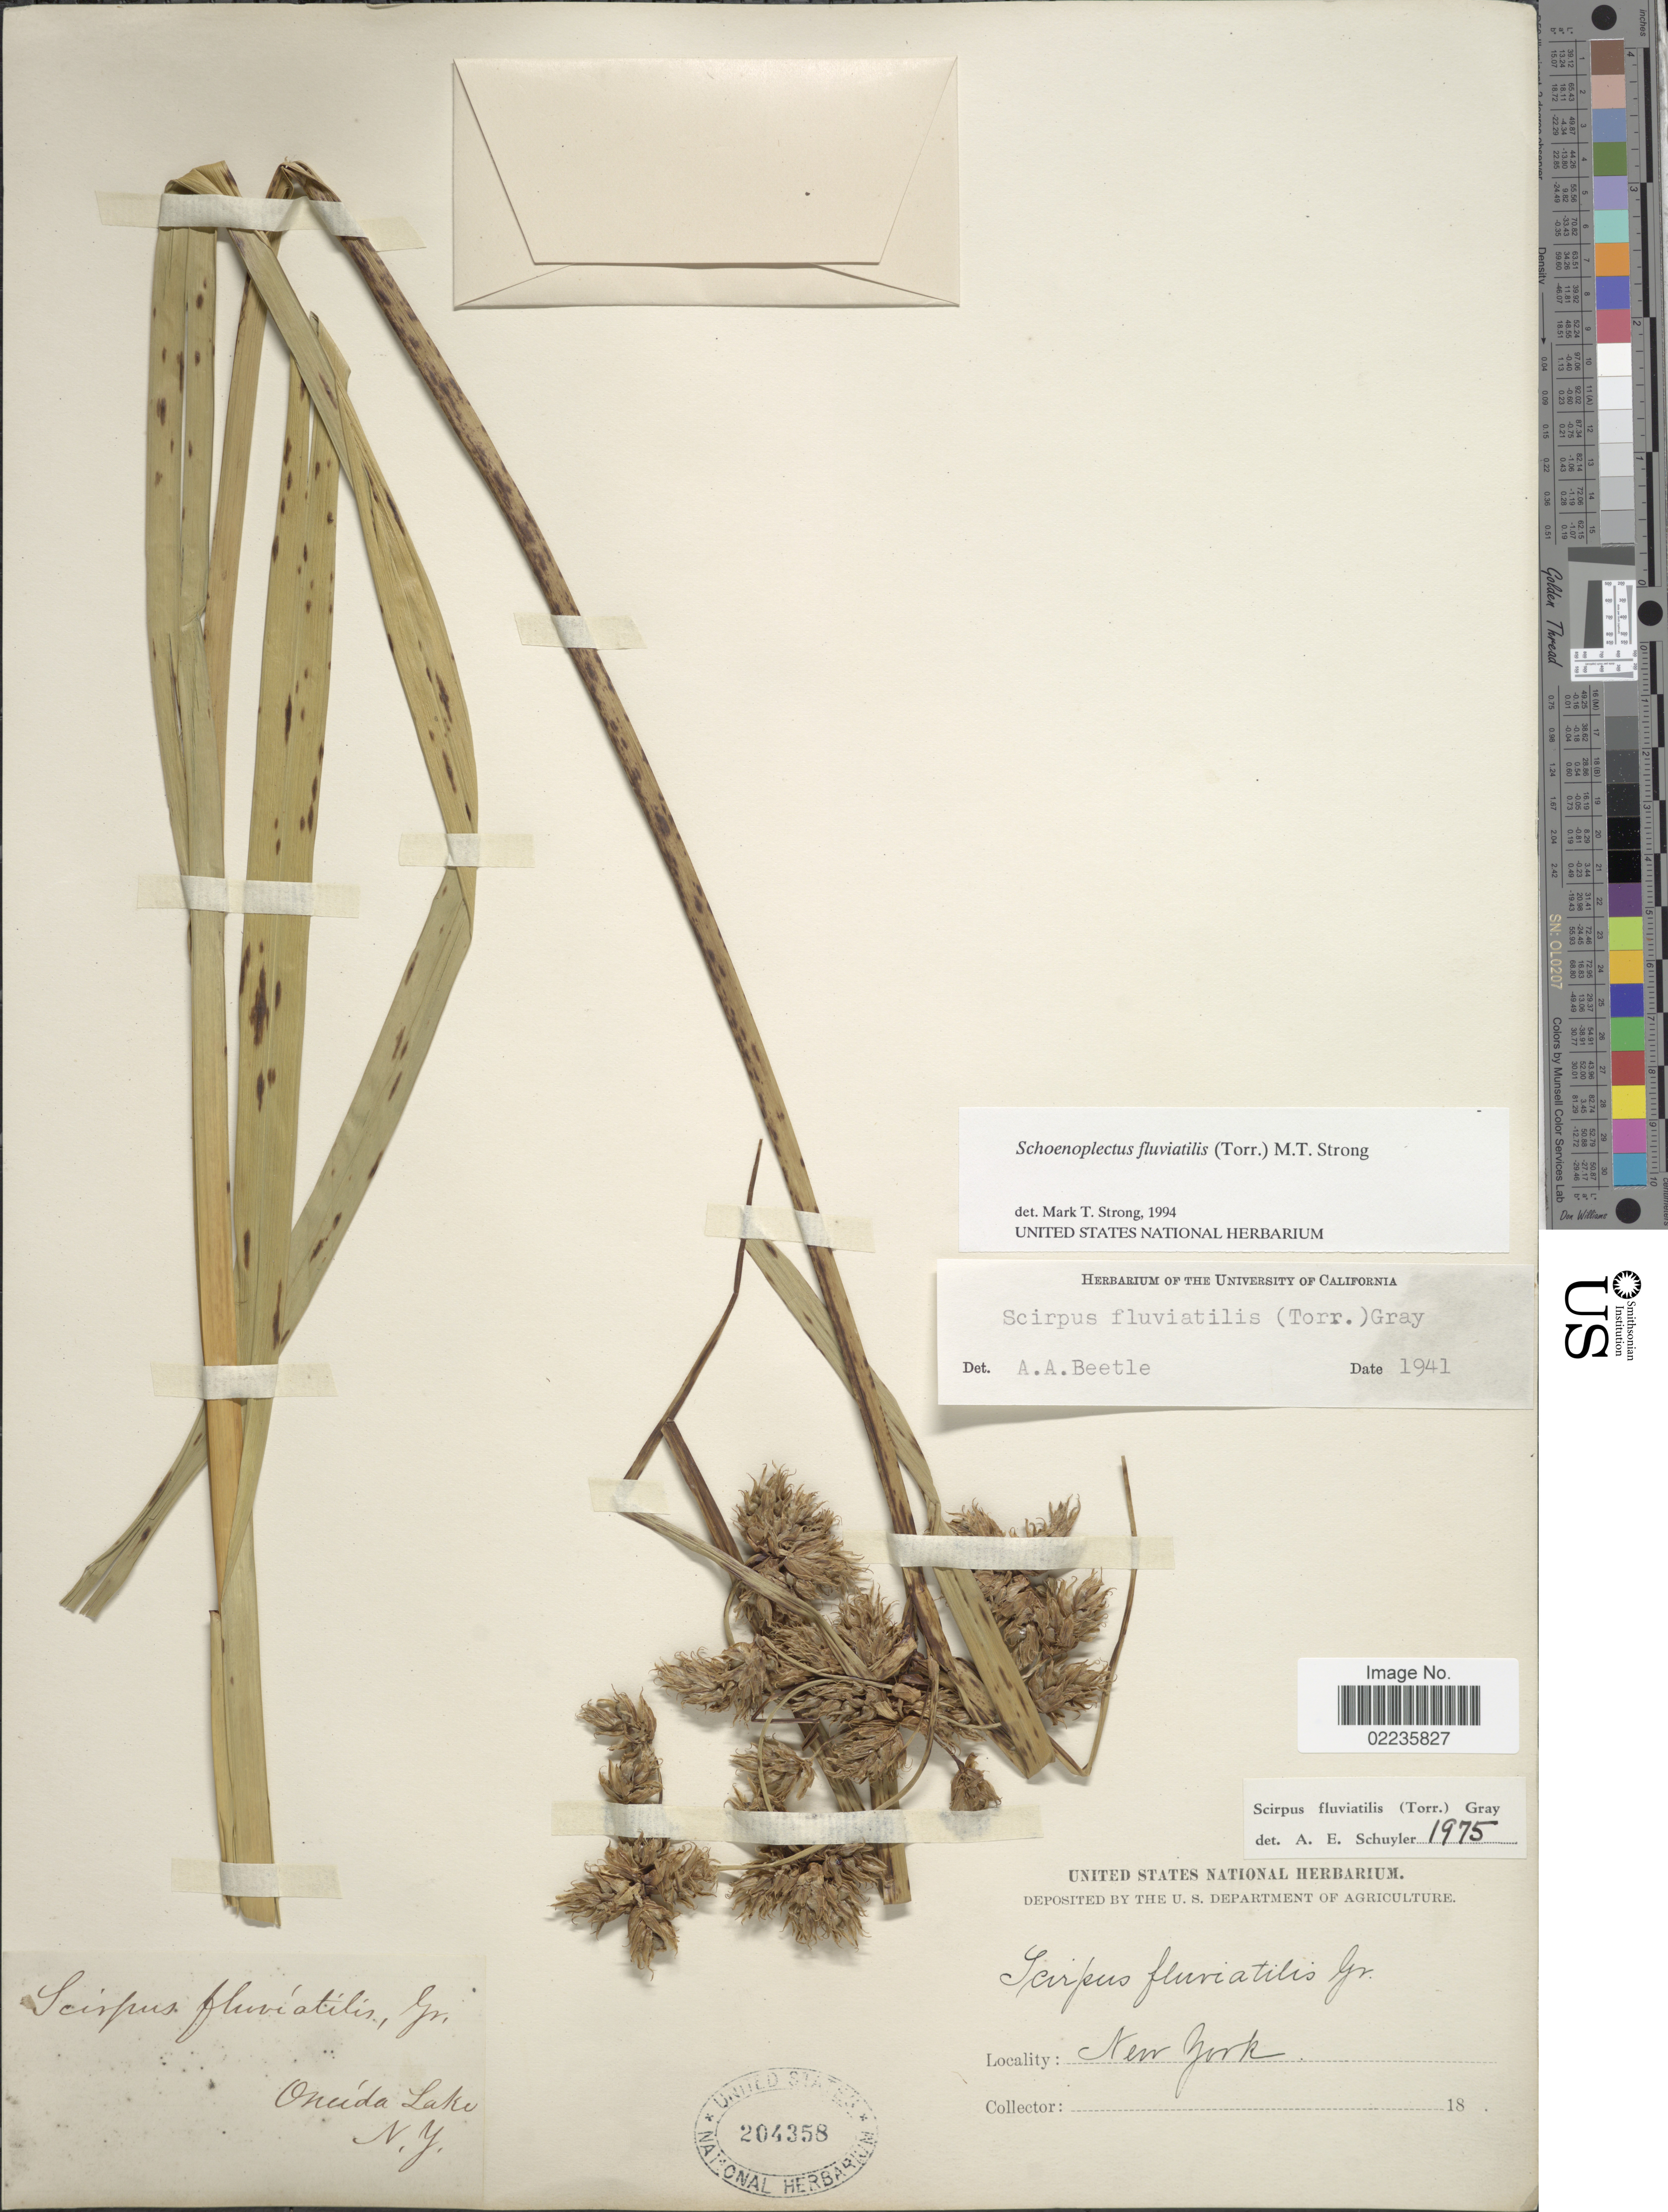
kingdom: Plantae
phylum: Tracheophyta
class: Liliopsida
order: Poales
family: Cyperaceae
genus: Bolboschoenus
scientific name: Bolboschoenus fluviatilis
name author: (Torr.) Soják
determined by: Strong, M. T., (US), Smithsonian Institution - National Museum of Natural History (UNITED STATES)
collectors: U.S. Department of Agriculture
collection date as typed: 18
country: United States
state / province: New York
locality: Oneida Lake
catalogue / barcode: US 204358